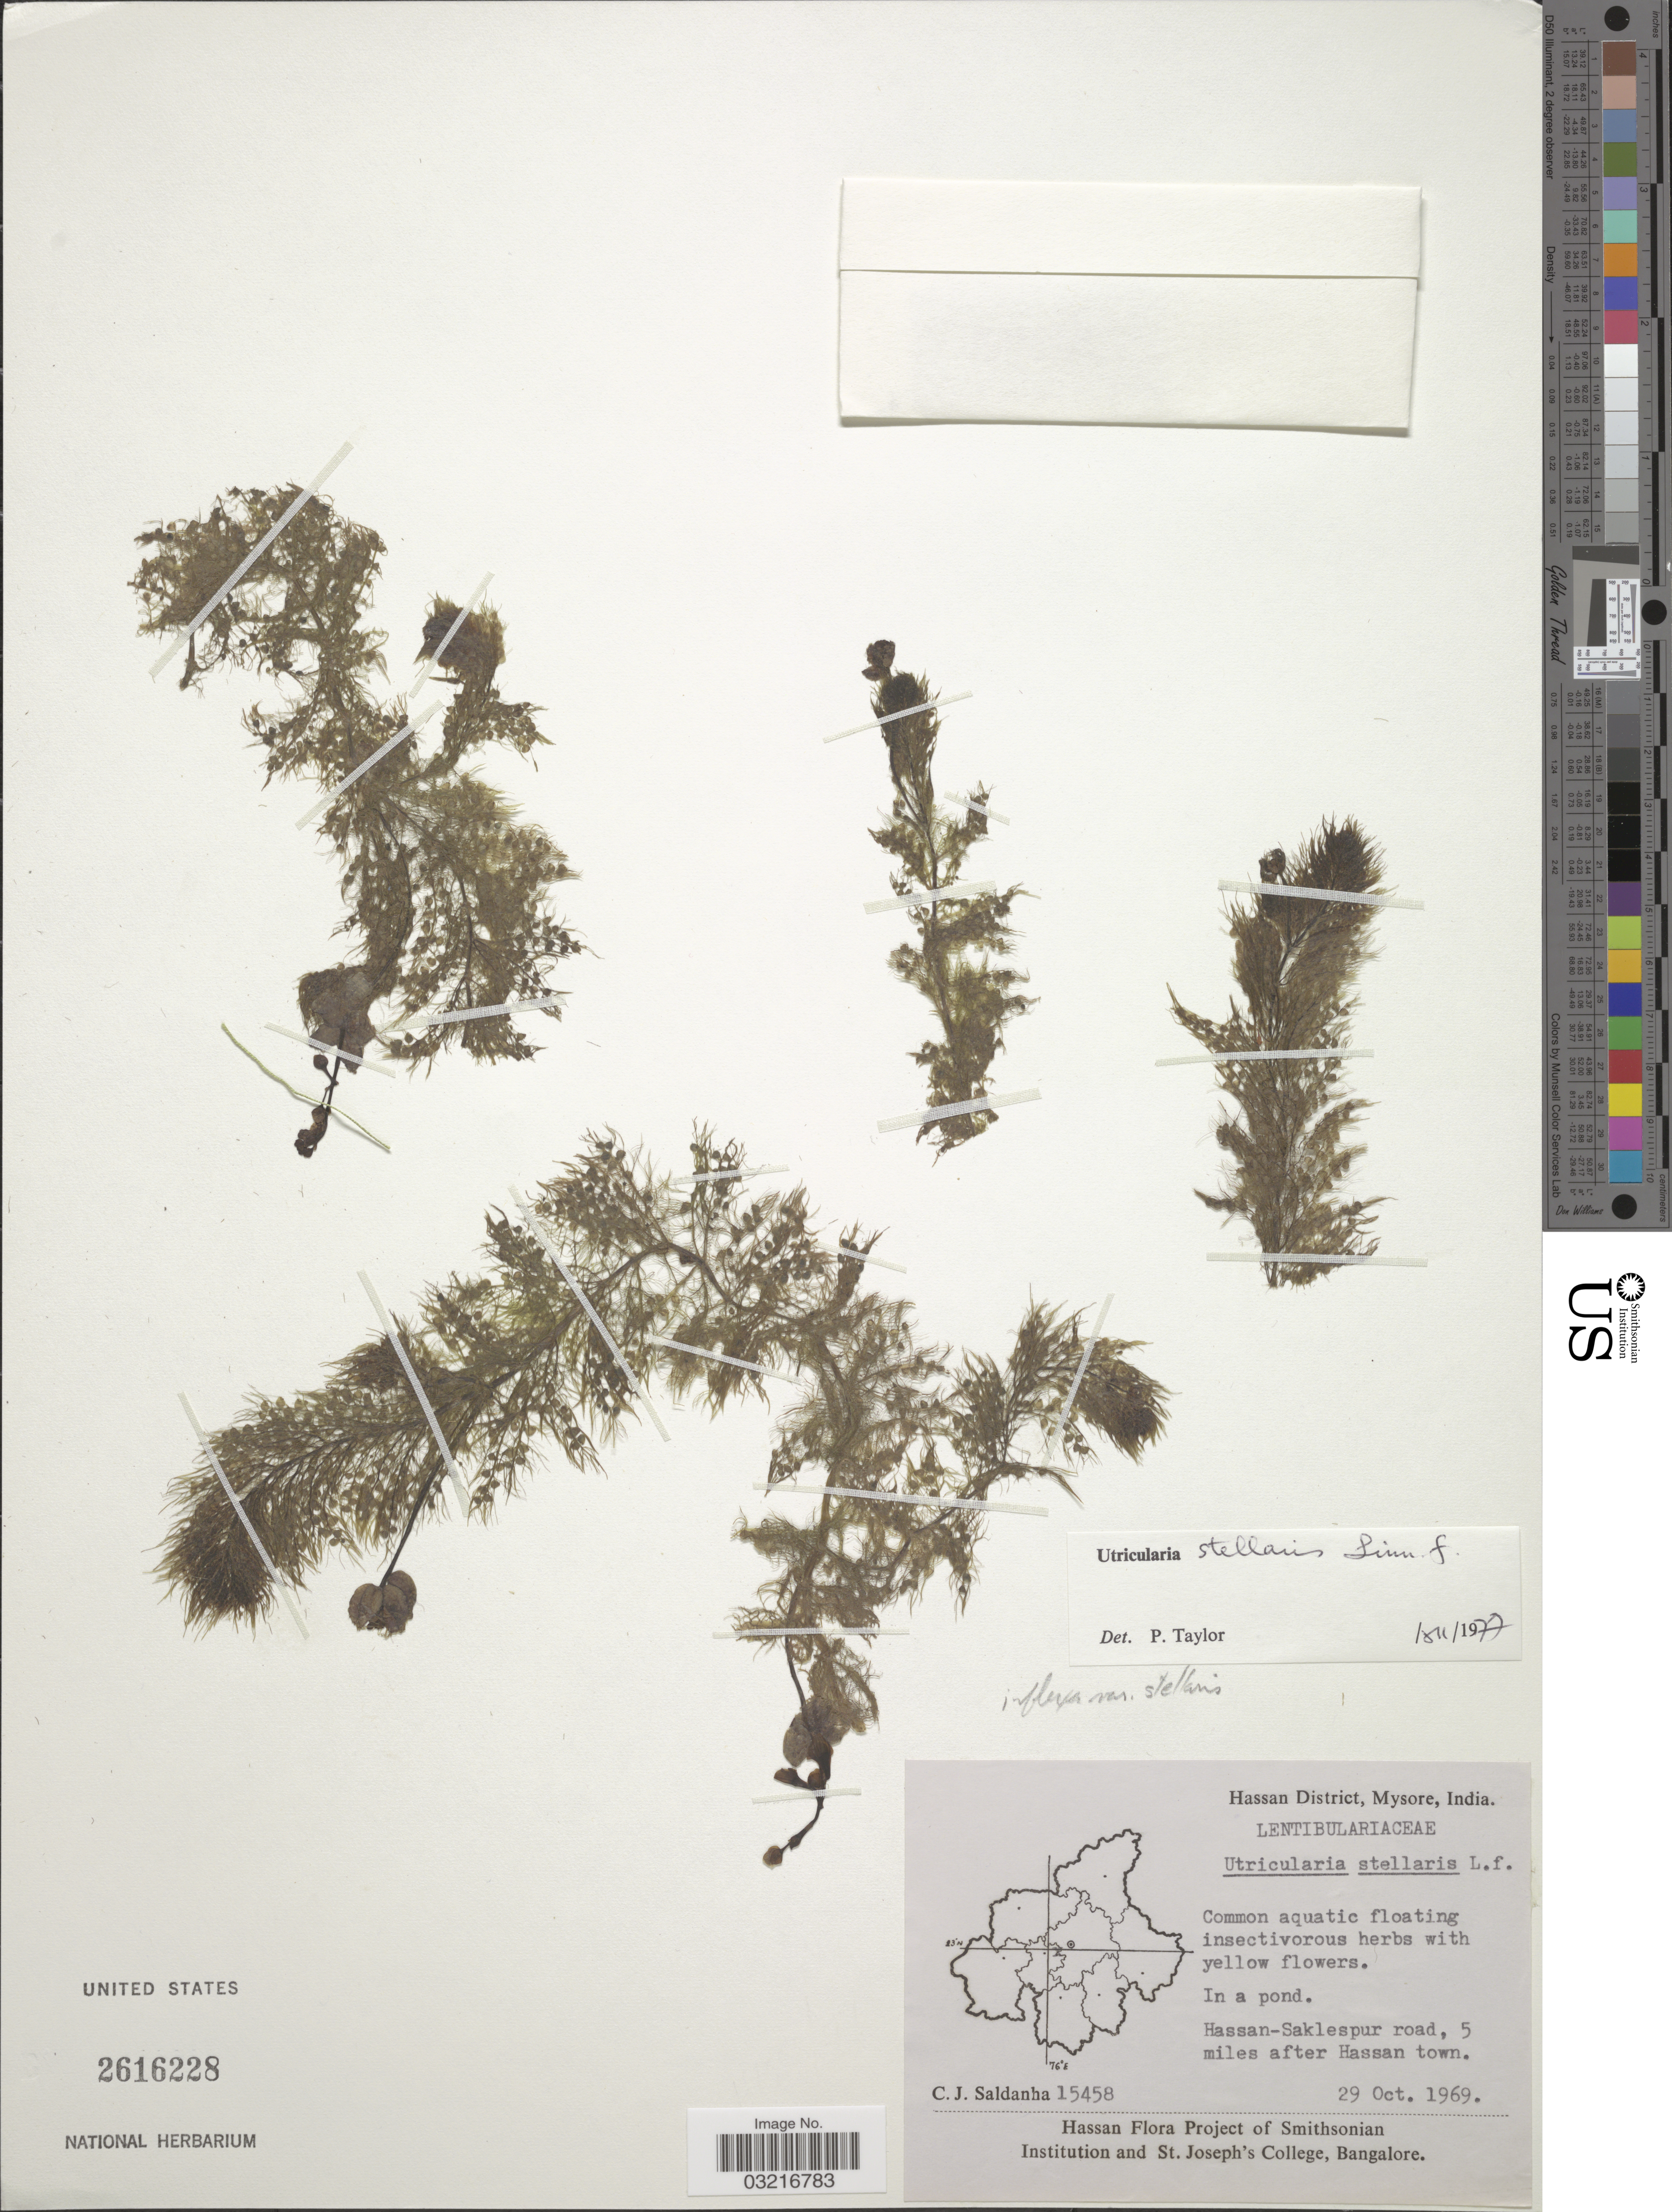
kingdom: Plantae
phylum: Tracheophyta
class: Magnoliopsida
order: Lamiales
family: Lentibulariaceae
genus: Utricularia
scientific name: Utricularia inflexa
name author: Forssk.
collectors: C. J. Saldanha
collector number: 15458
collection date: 1969-10-29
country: India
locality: Hassan District, Mysore, Hassan-Saklespur road, 5 miles after Hassan town.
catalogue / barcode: US 2616228